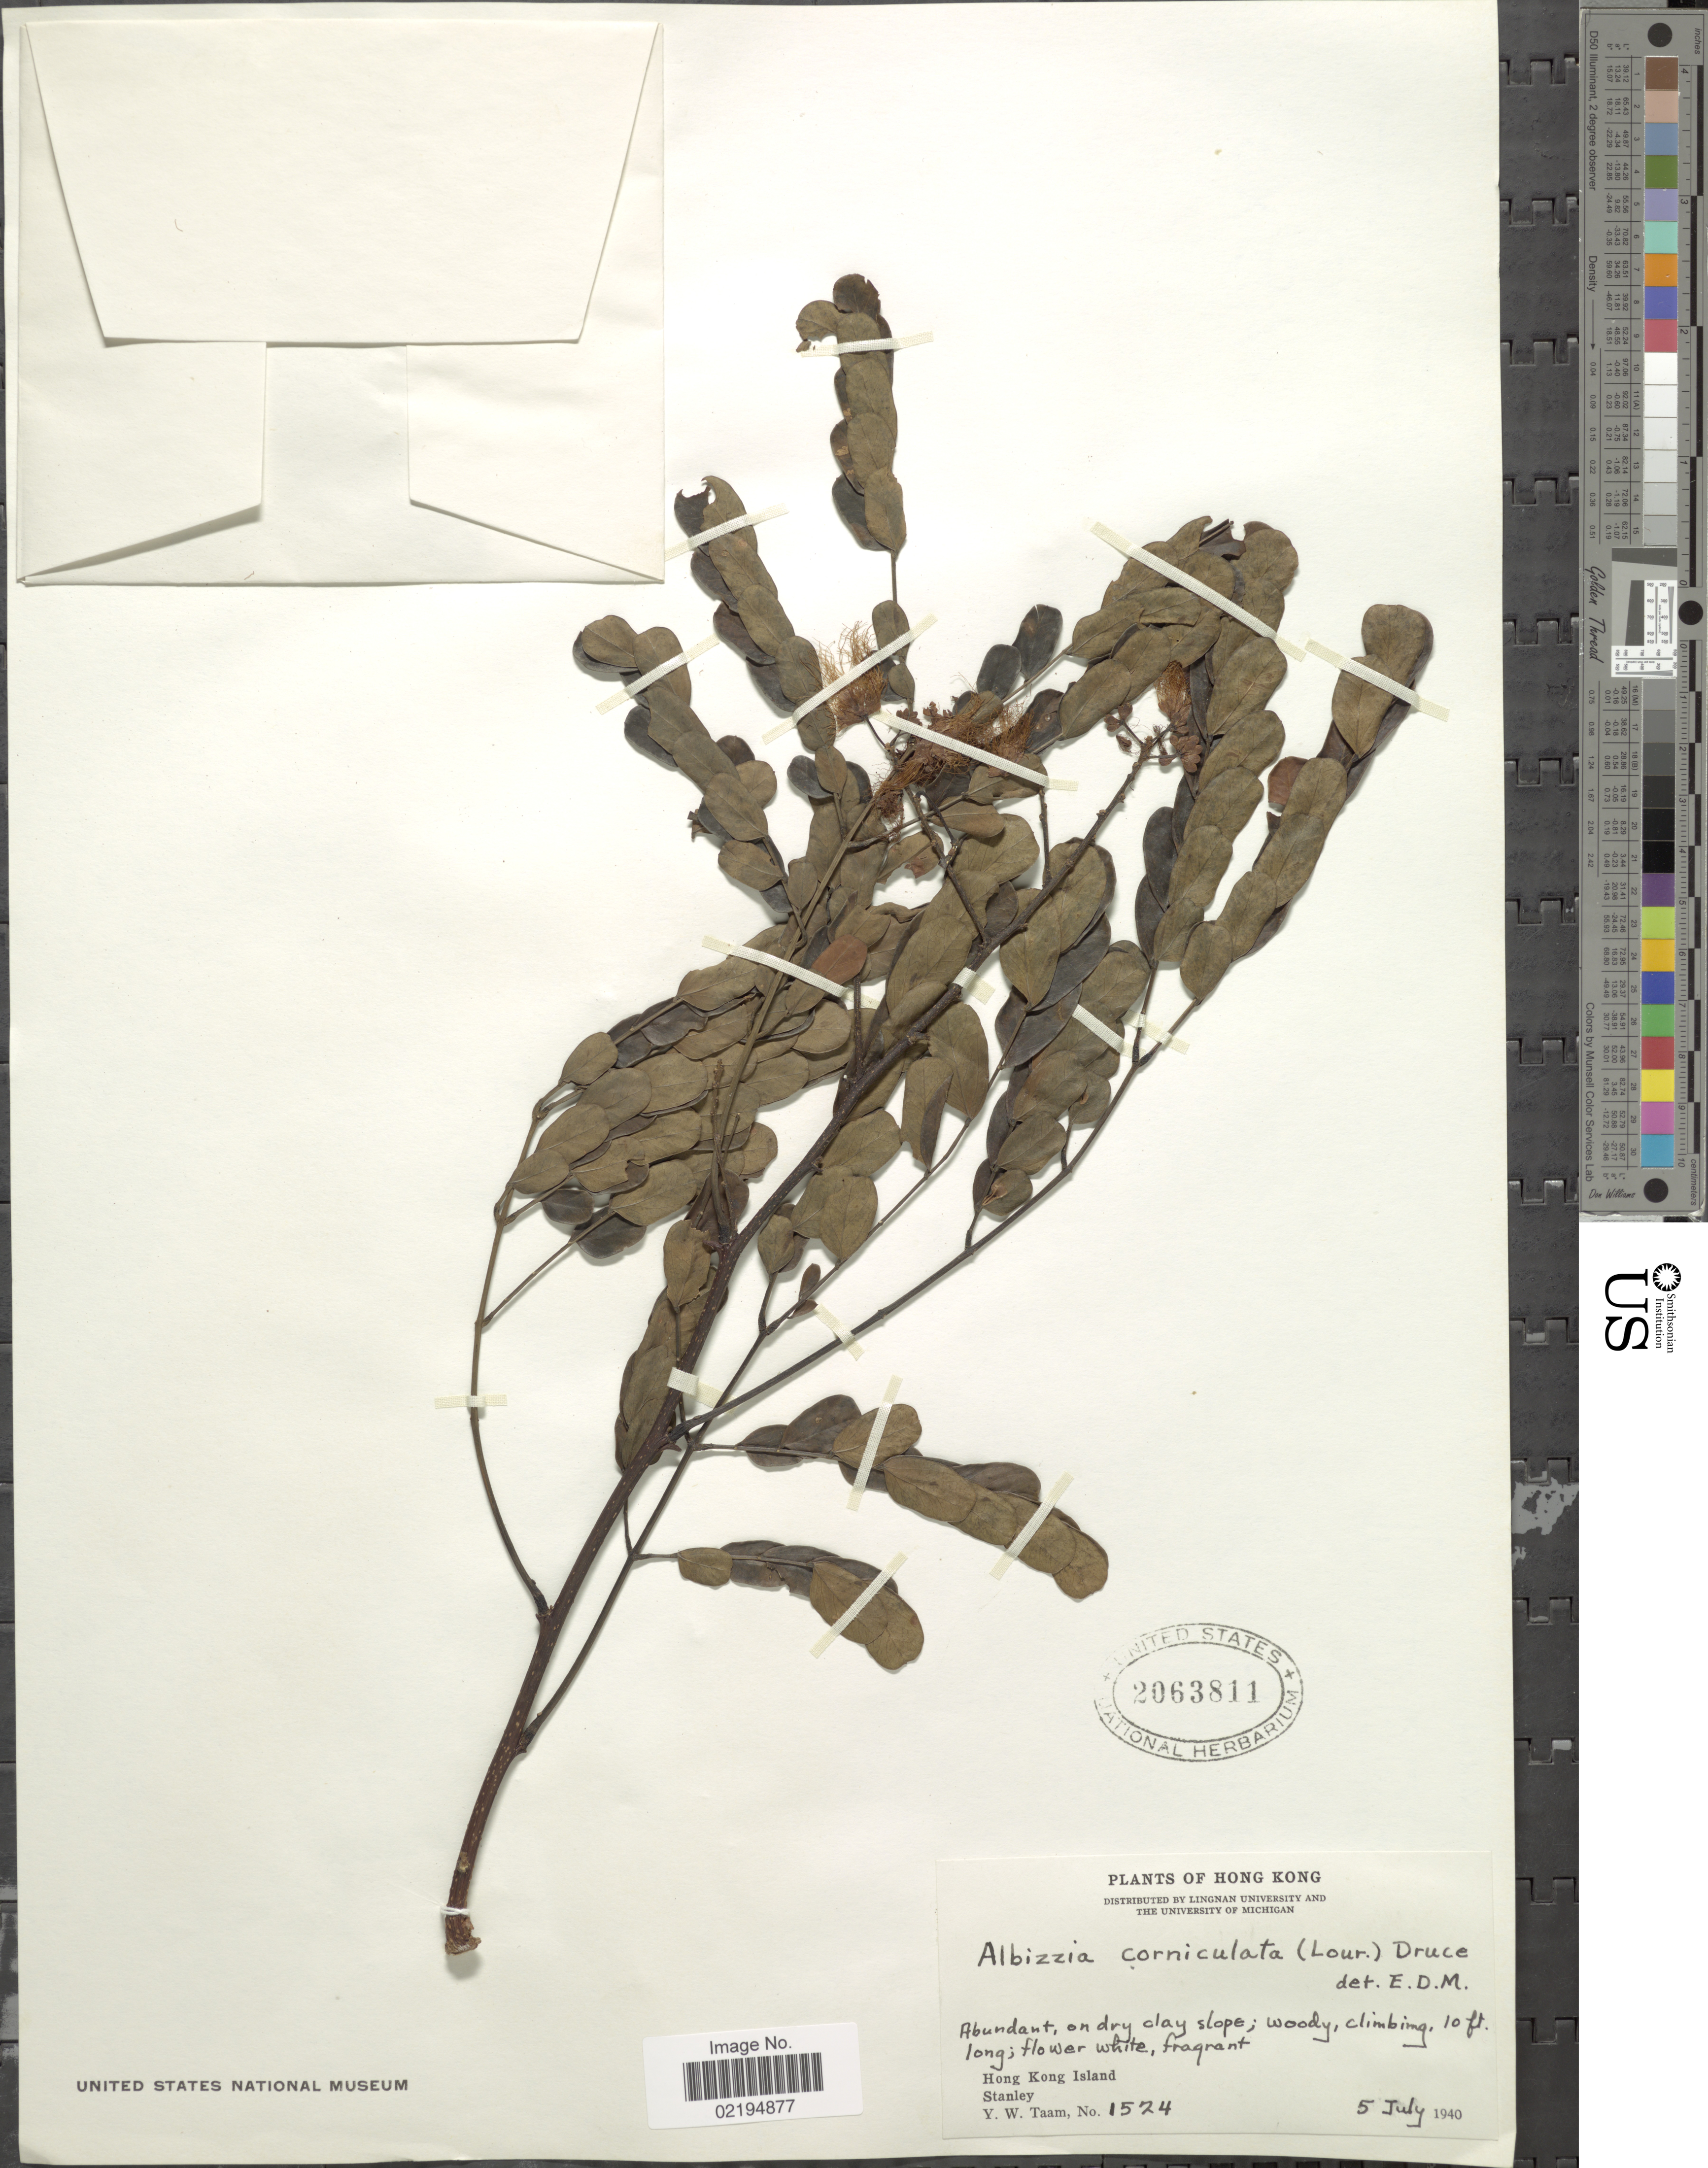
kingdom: Plantae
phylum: Tracheophyta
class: Magnoliopsida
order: Fabales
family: Fabaceae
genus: Albizia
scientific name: Albizia corniculata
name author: (Lour.) Druce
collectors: Y. W. Taam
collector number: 1524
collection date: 1940-07-05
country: China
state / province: Hong Kong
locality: Hong Kong Island, Stanley, on dry clay slope.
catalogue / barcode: US 2063811